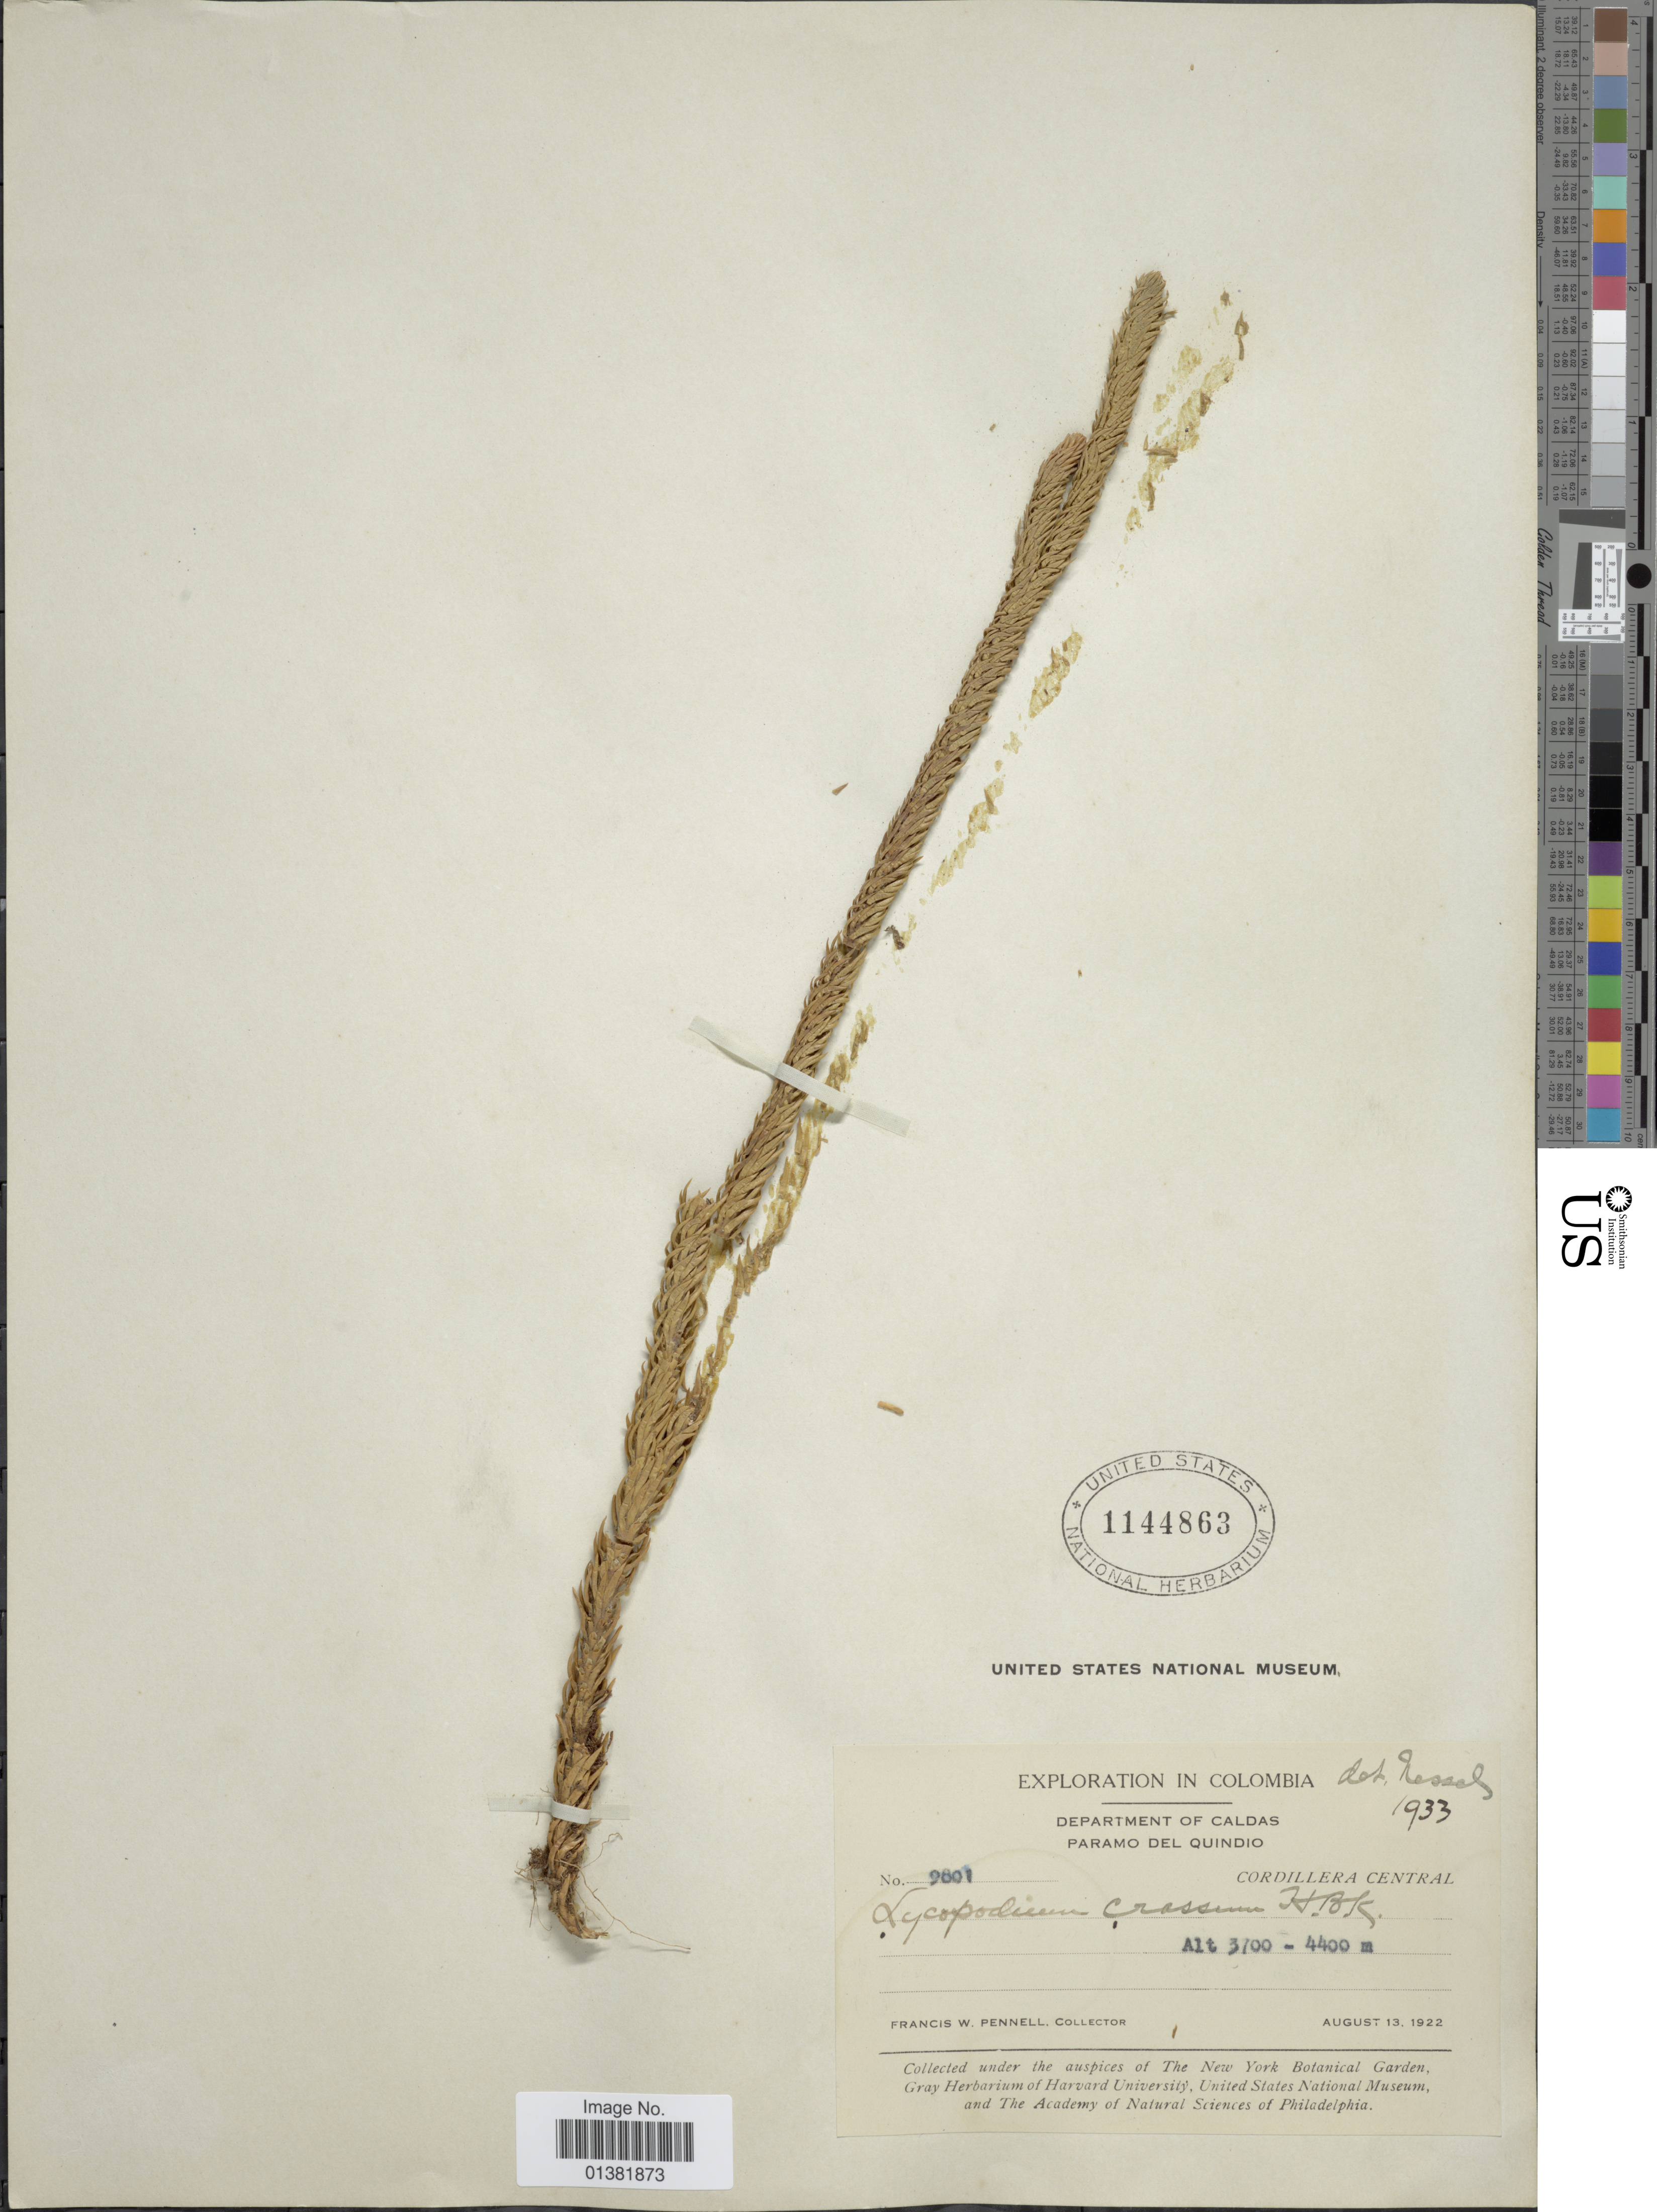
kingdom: Plantae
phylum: Tracheophyta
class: Lycopodiopsida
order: Lycopodiales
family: Lycopodiaceae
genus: Phlegmariurus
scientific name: Phlegmariurus crassus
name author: (Humb. & Bonpl. ex Willd.) B. Øllg.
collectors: F. W. Pennell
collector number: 9801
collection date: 1922-08-13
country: Colombia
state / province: Caldas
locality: Paramo del Quindio, Cordillera Central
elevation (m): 3700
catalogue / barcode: US 1144863